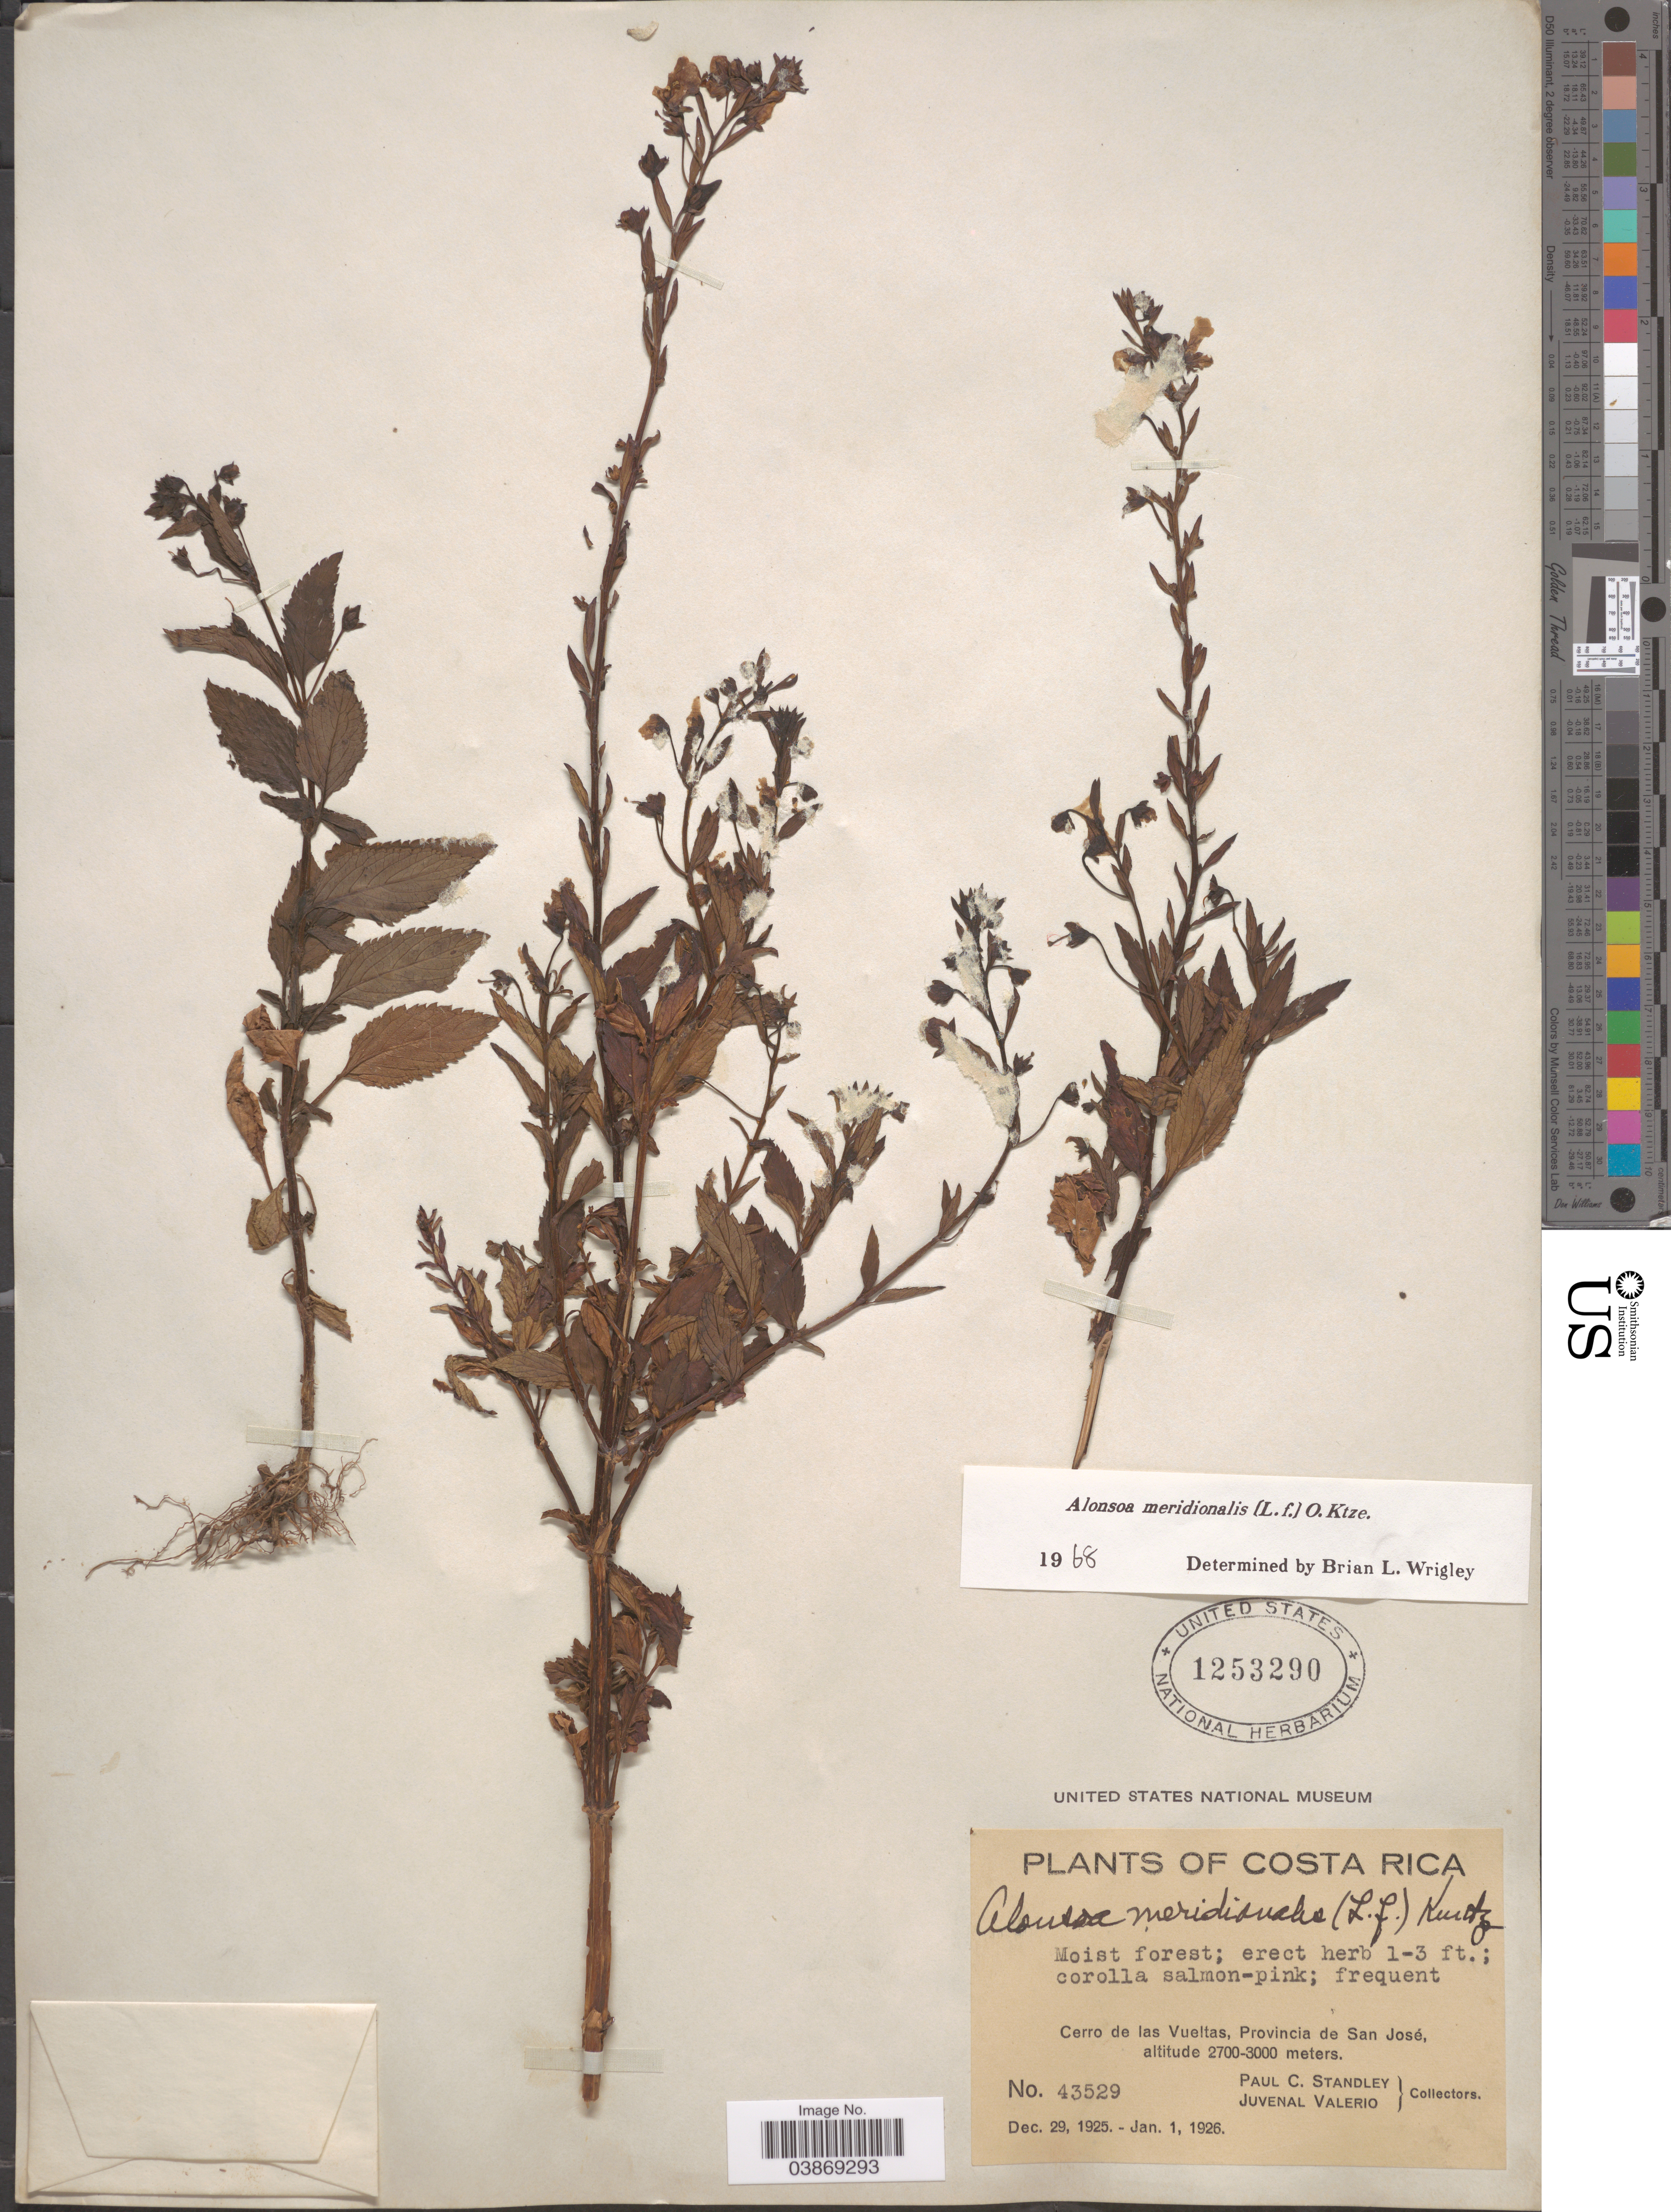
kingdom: Plantae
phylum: Tracheophyta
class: Magnoliopsida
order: Lamiales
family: Scrophulariaceae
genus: Alonsoa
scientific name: Alonsoa meridionalis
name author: (L. f.) Kuntze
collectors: P. C. Standley & J. Valerio R.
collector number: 43529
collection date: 1925-12-29/1926-01-01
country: Costa Rica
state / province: San José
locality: Cerro de la Vueltas.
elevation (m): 2700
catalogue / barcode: US 1253290